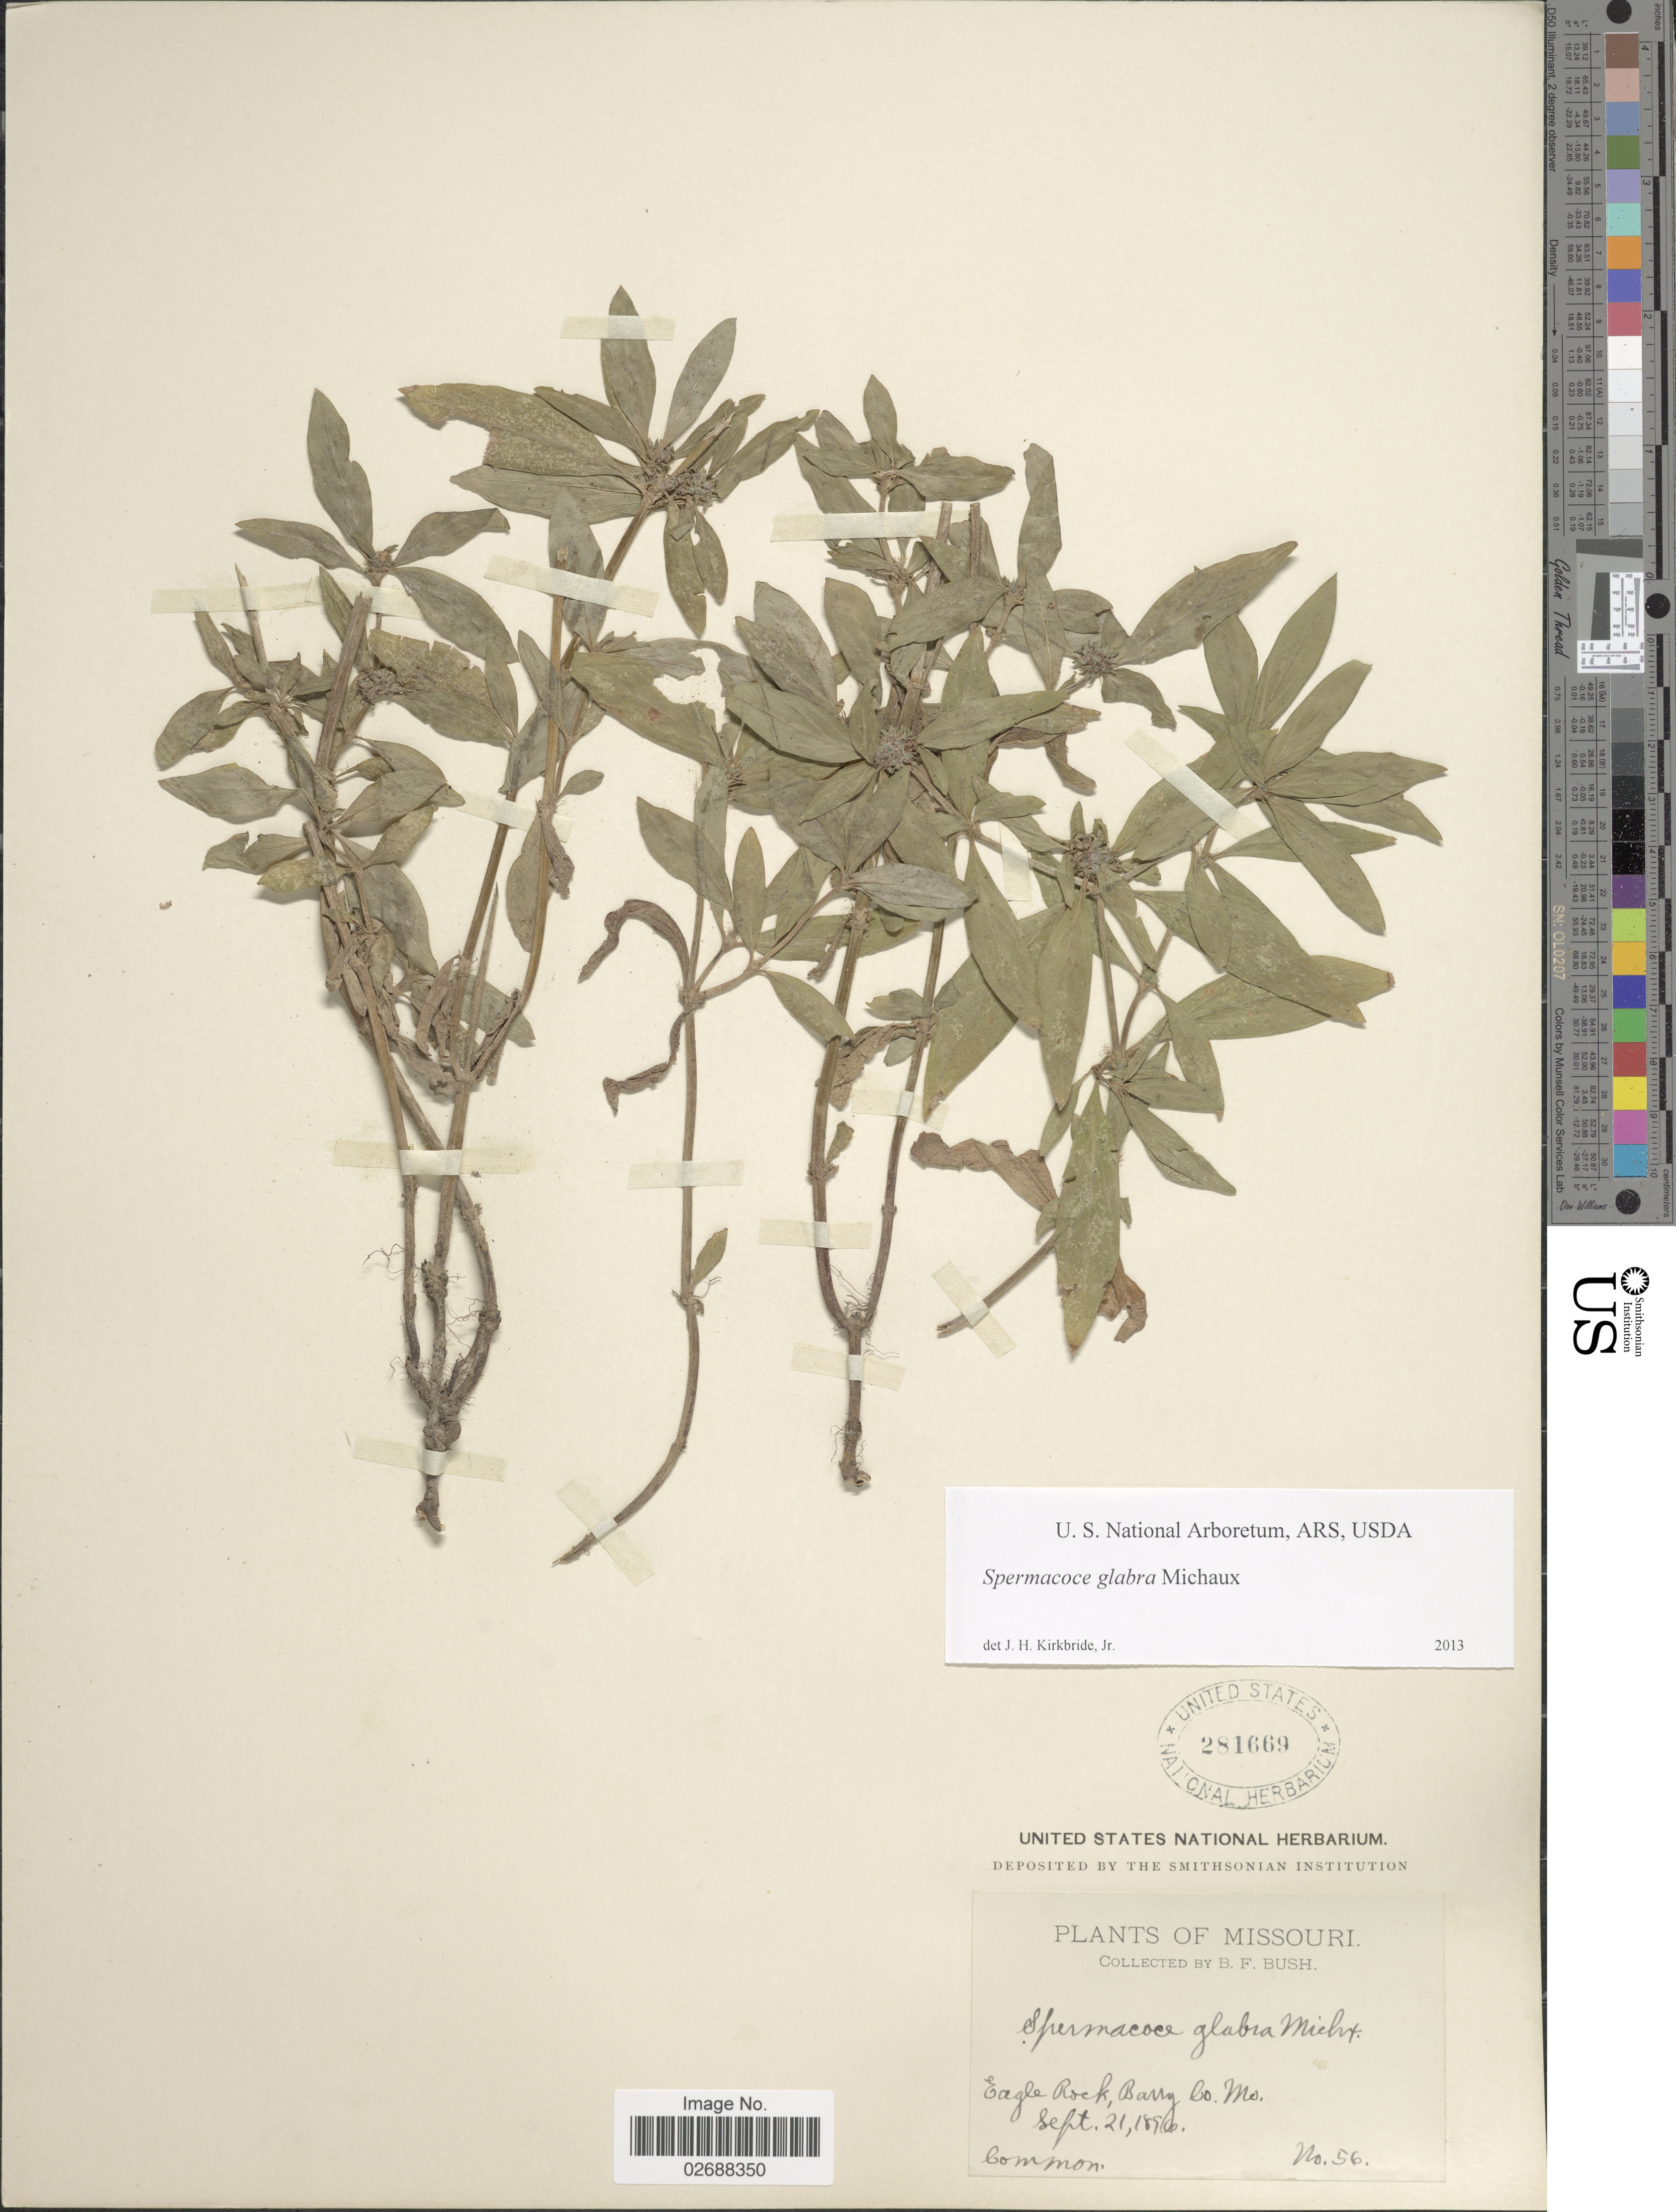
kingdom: Plantae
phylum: Tracheophyta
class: Magnoliopsida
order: Gentianales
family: Rubiaceae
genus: Spermacoce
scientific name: Spermacoce glabra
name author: Michx.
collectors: B. F. Bush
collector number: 56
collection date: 1896-09-21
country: United States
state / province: Missouri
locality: Eagle Rock, Barry Co.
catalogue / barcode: US 281669